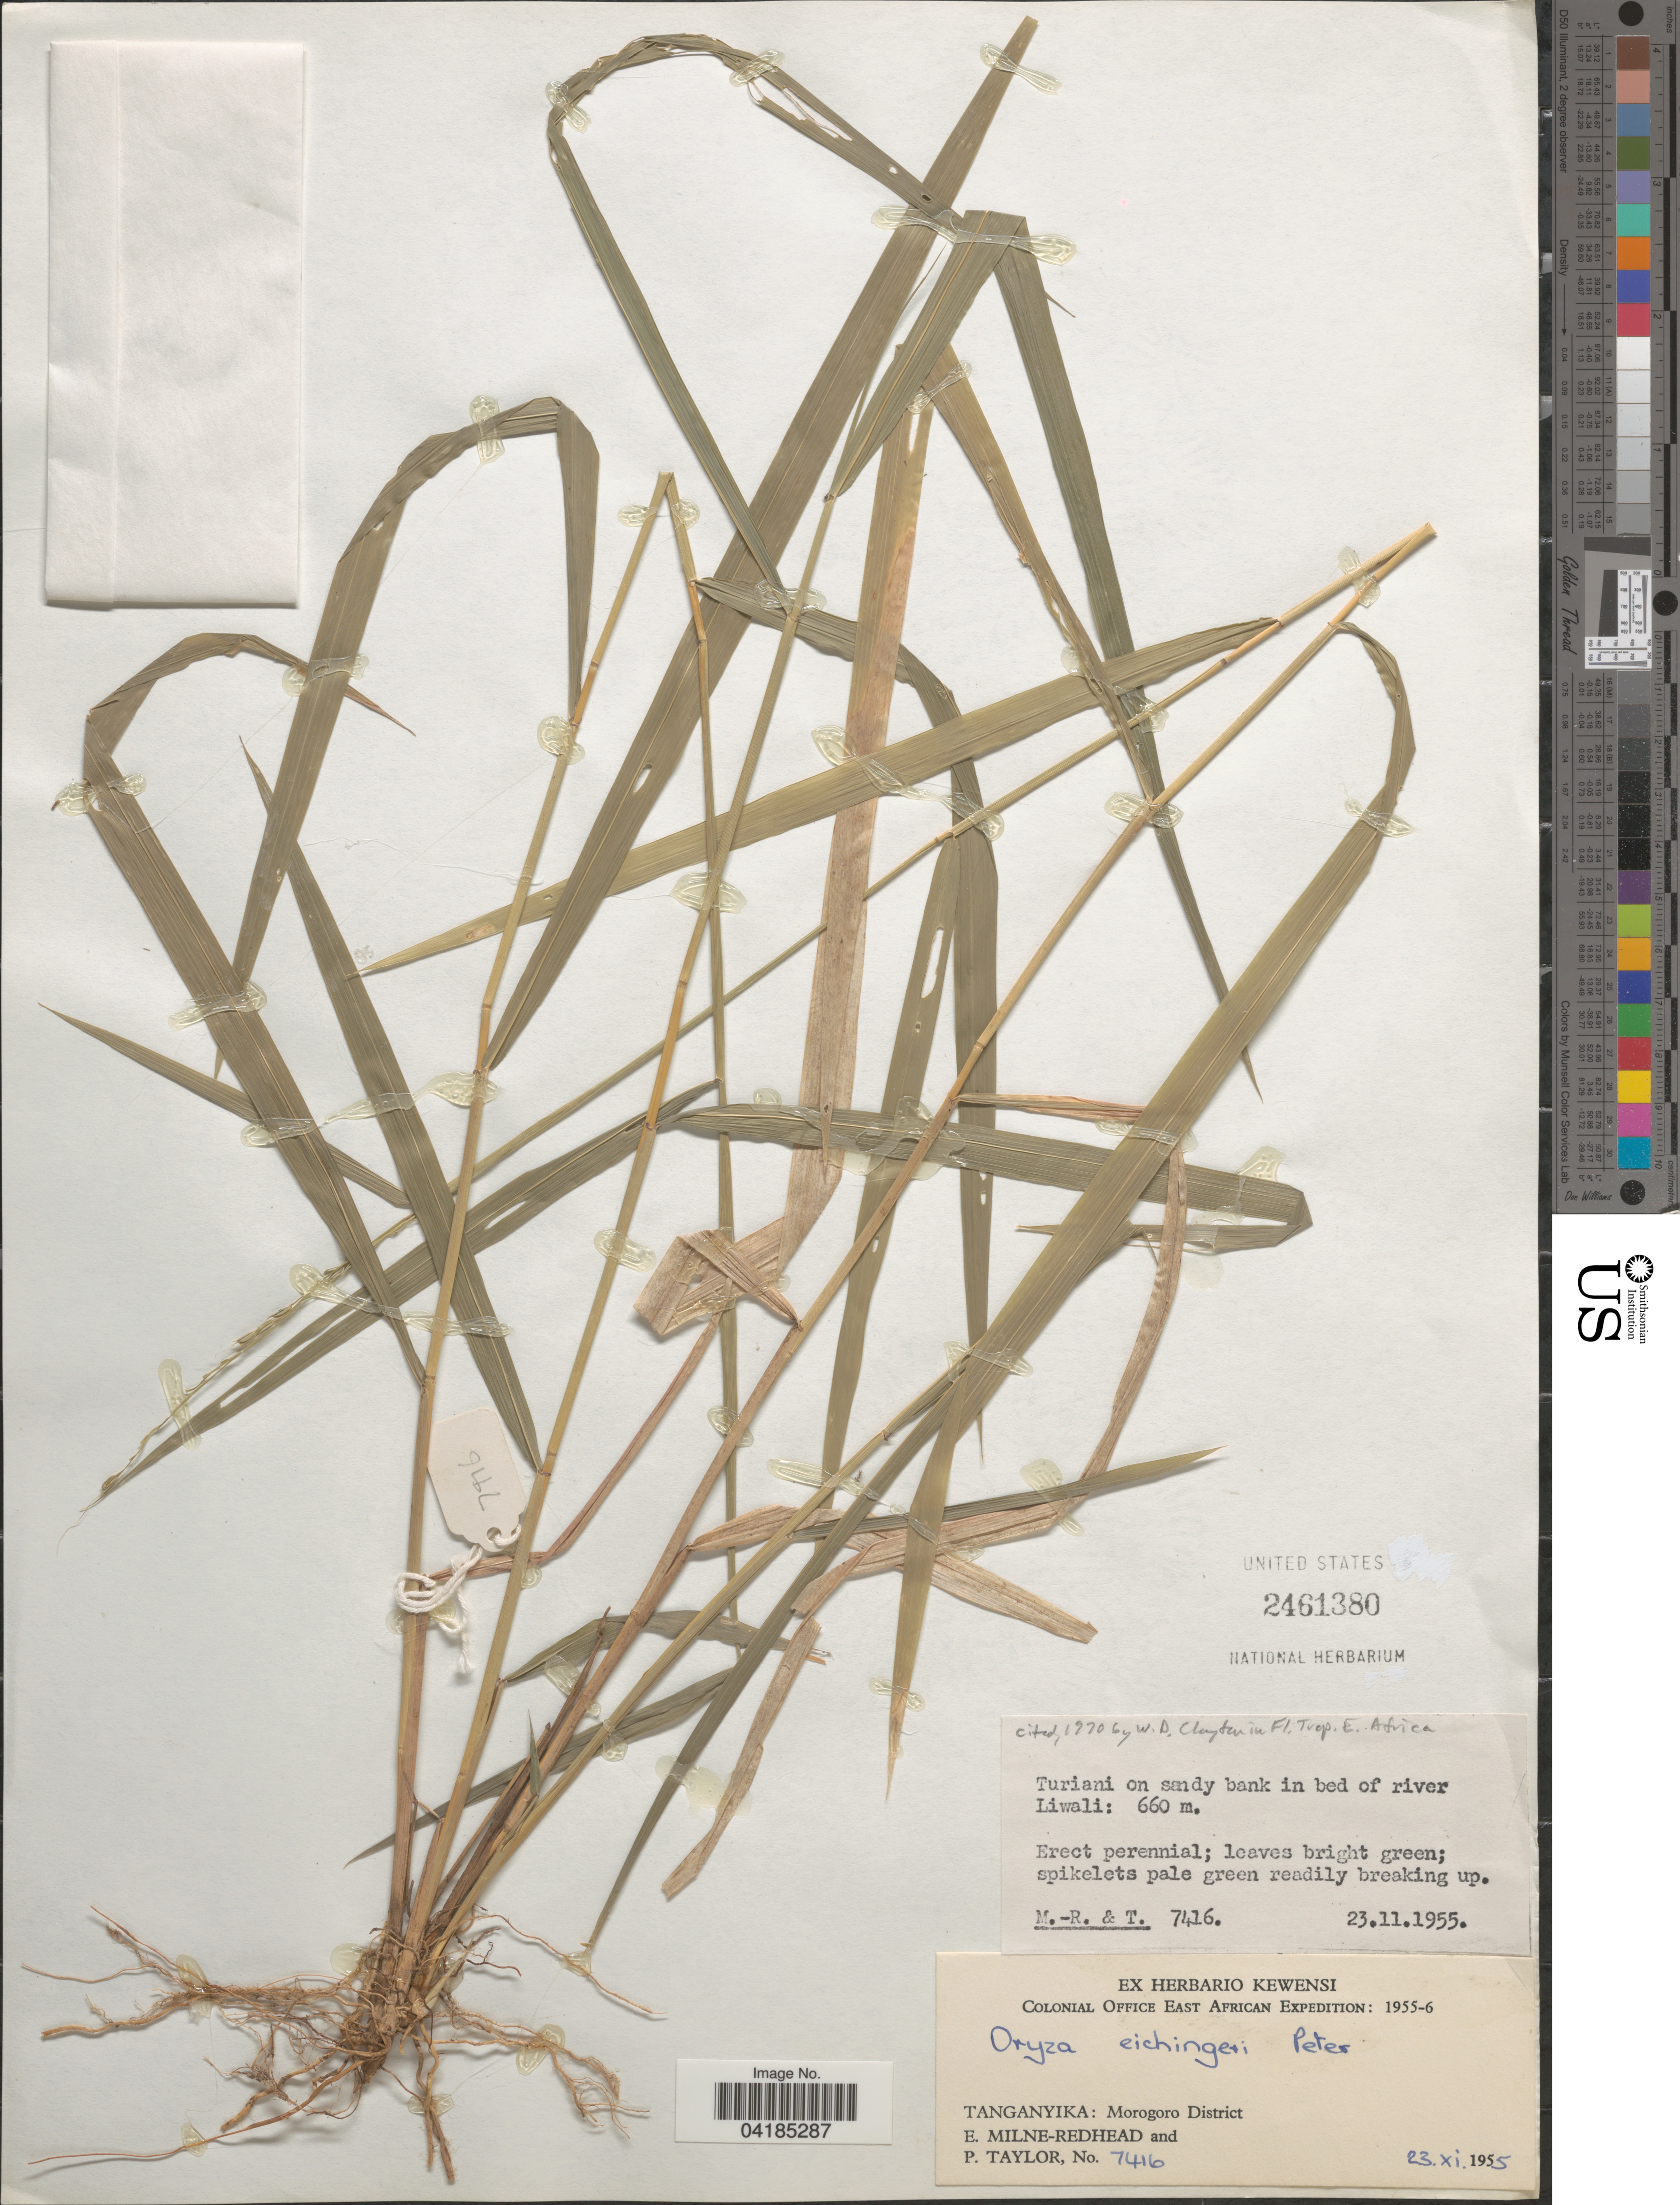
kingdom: Plantae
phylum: Tracheophyta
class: Liliopsida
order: Poales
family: Poaceae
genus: Oryza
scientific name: Oryza eichingeri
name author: Peter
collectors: E. W. Milne-Redhead & P. Taylor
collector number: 7416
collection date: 1955-11-23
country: Tanzania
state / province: Morogoro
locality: Turiani on sandy bank in bed of river Liwali. Colonial Office East African Expedition: 1955-6. Tanganyika: Morogoro District.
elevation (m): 660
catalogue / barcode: US 2461380